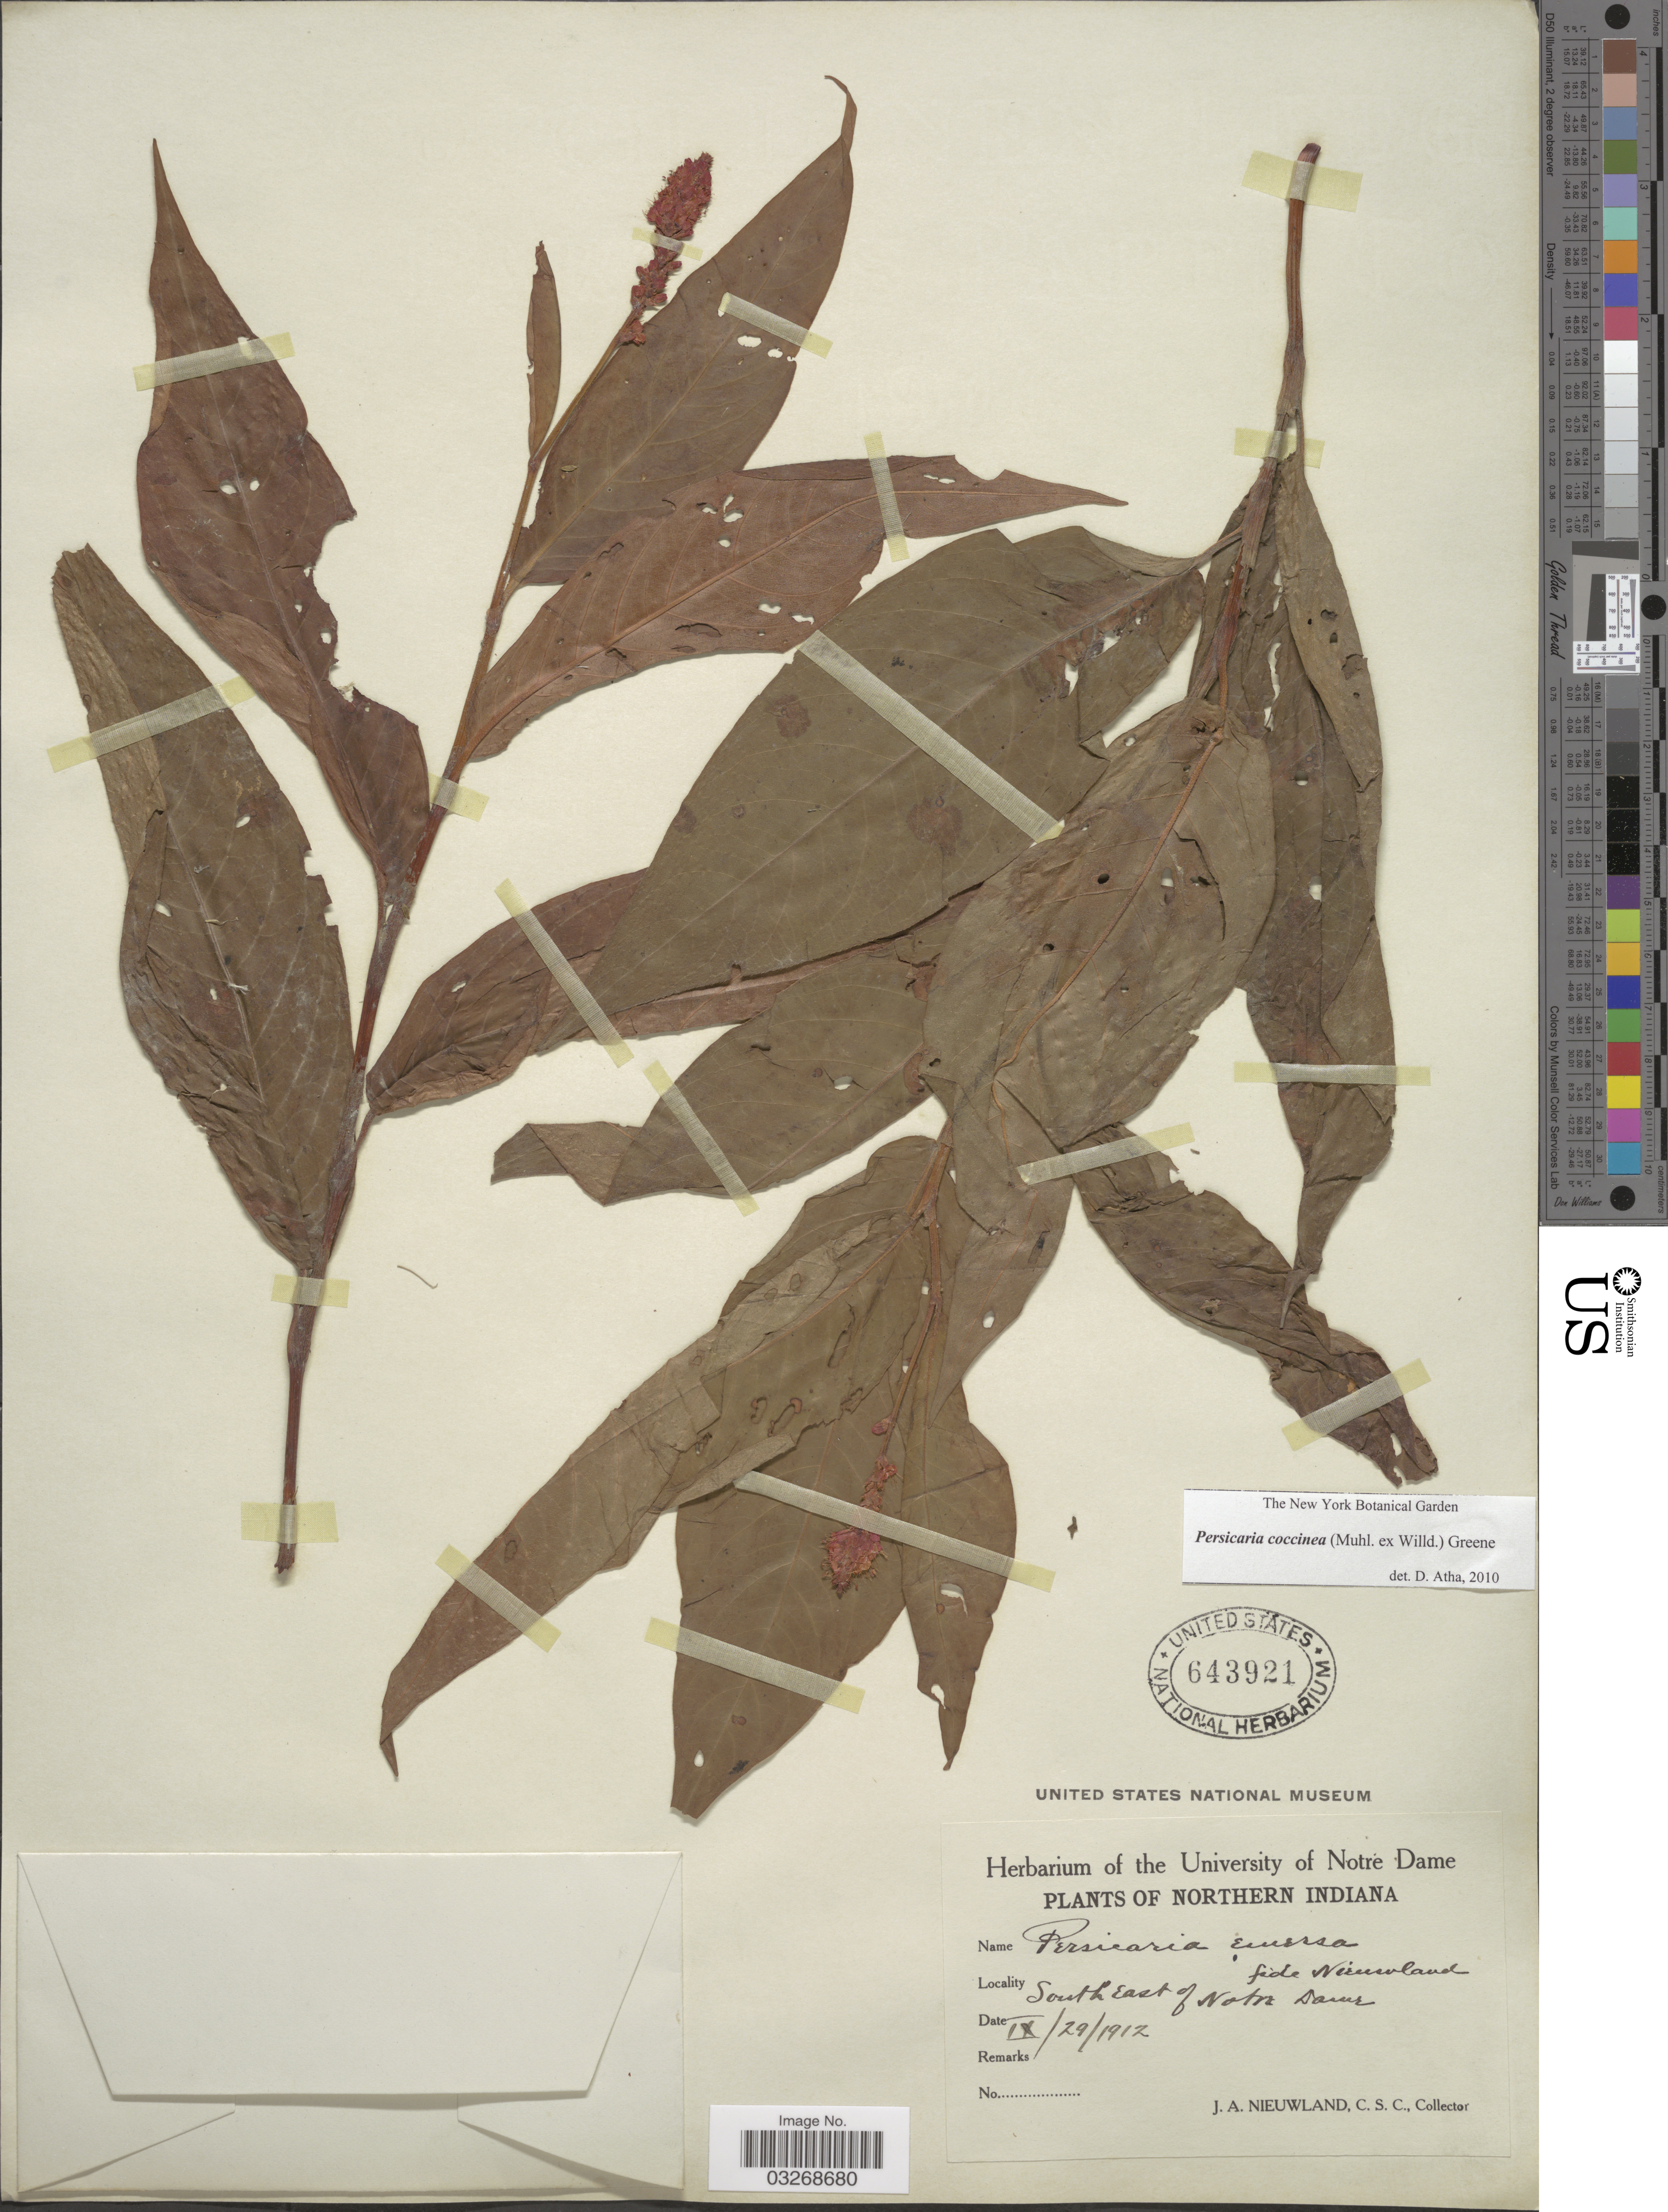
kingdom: Plantae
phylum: Tracheophyta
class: Magnoliopsida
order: Caryophyllales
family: Polygonaceae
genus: Persicaria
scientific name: Persicaria coccinea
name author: (Muhl. ex Willd.) Greene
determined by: Atha, D. E.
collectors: J. A. Nieuwland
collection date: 1912-09-29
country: United States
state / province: Indiana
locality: Northern Indiana. South East of Notre Dame.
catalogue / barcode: US 643921